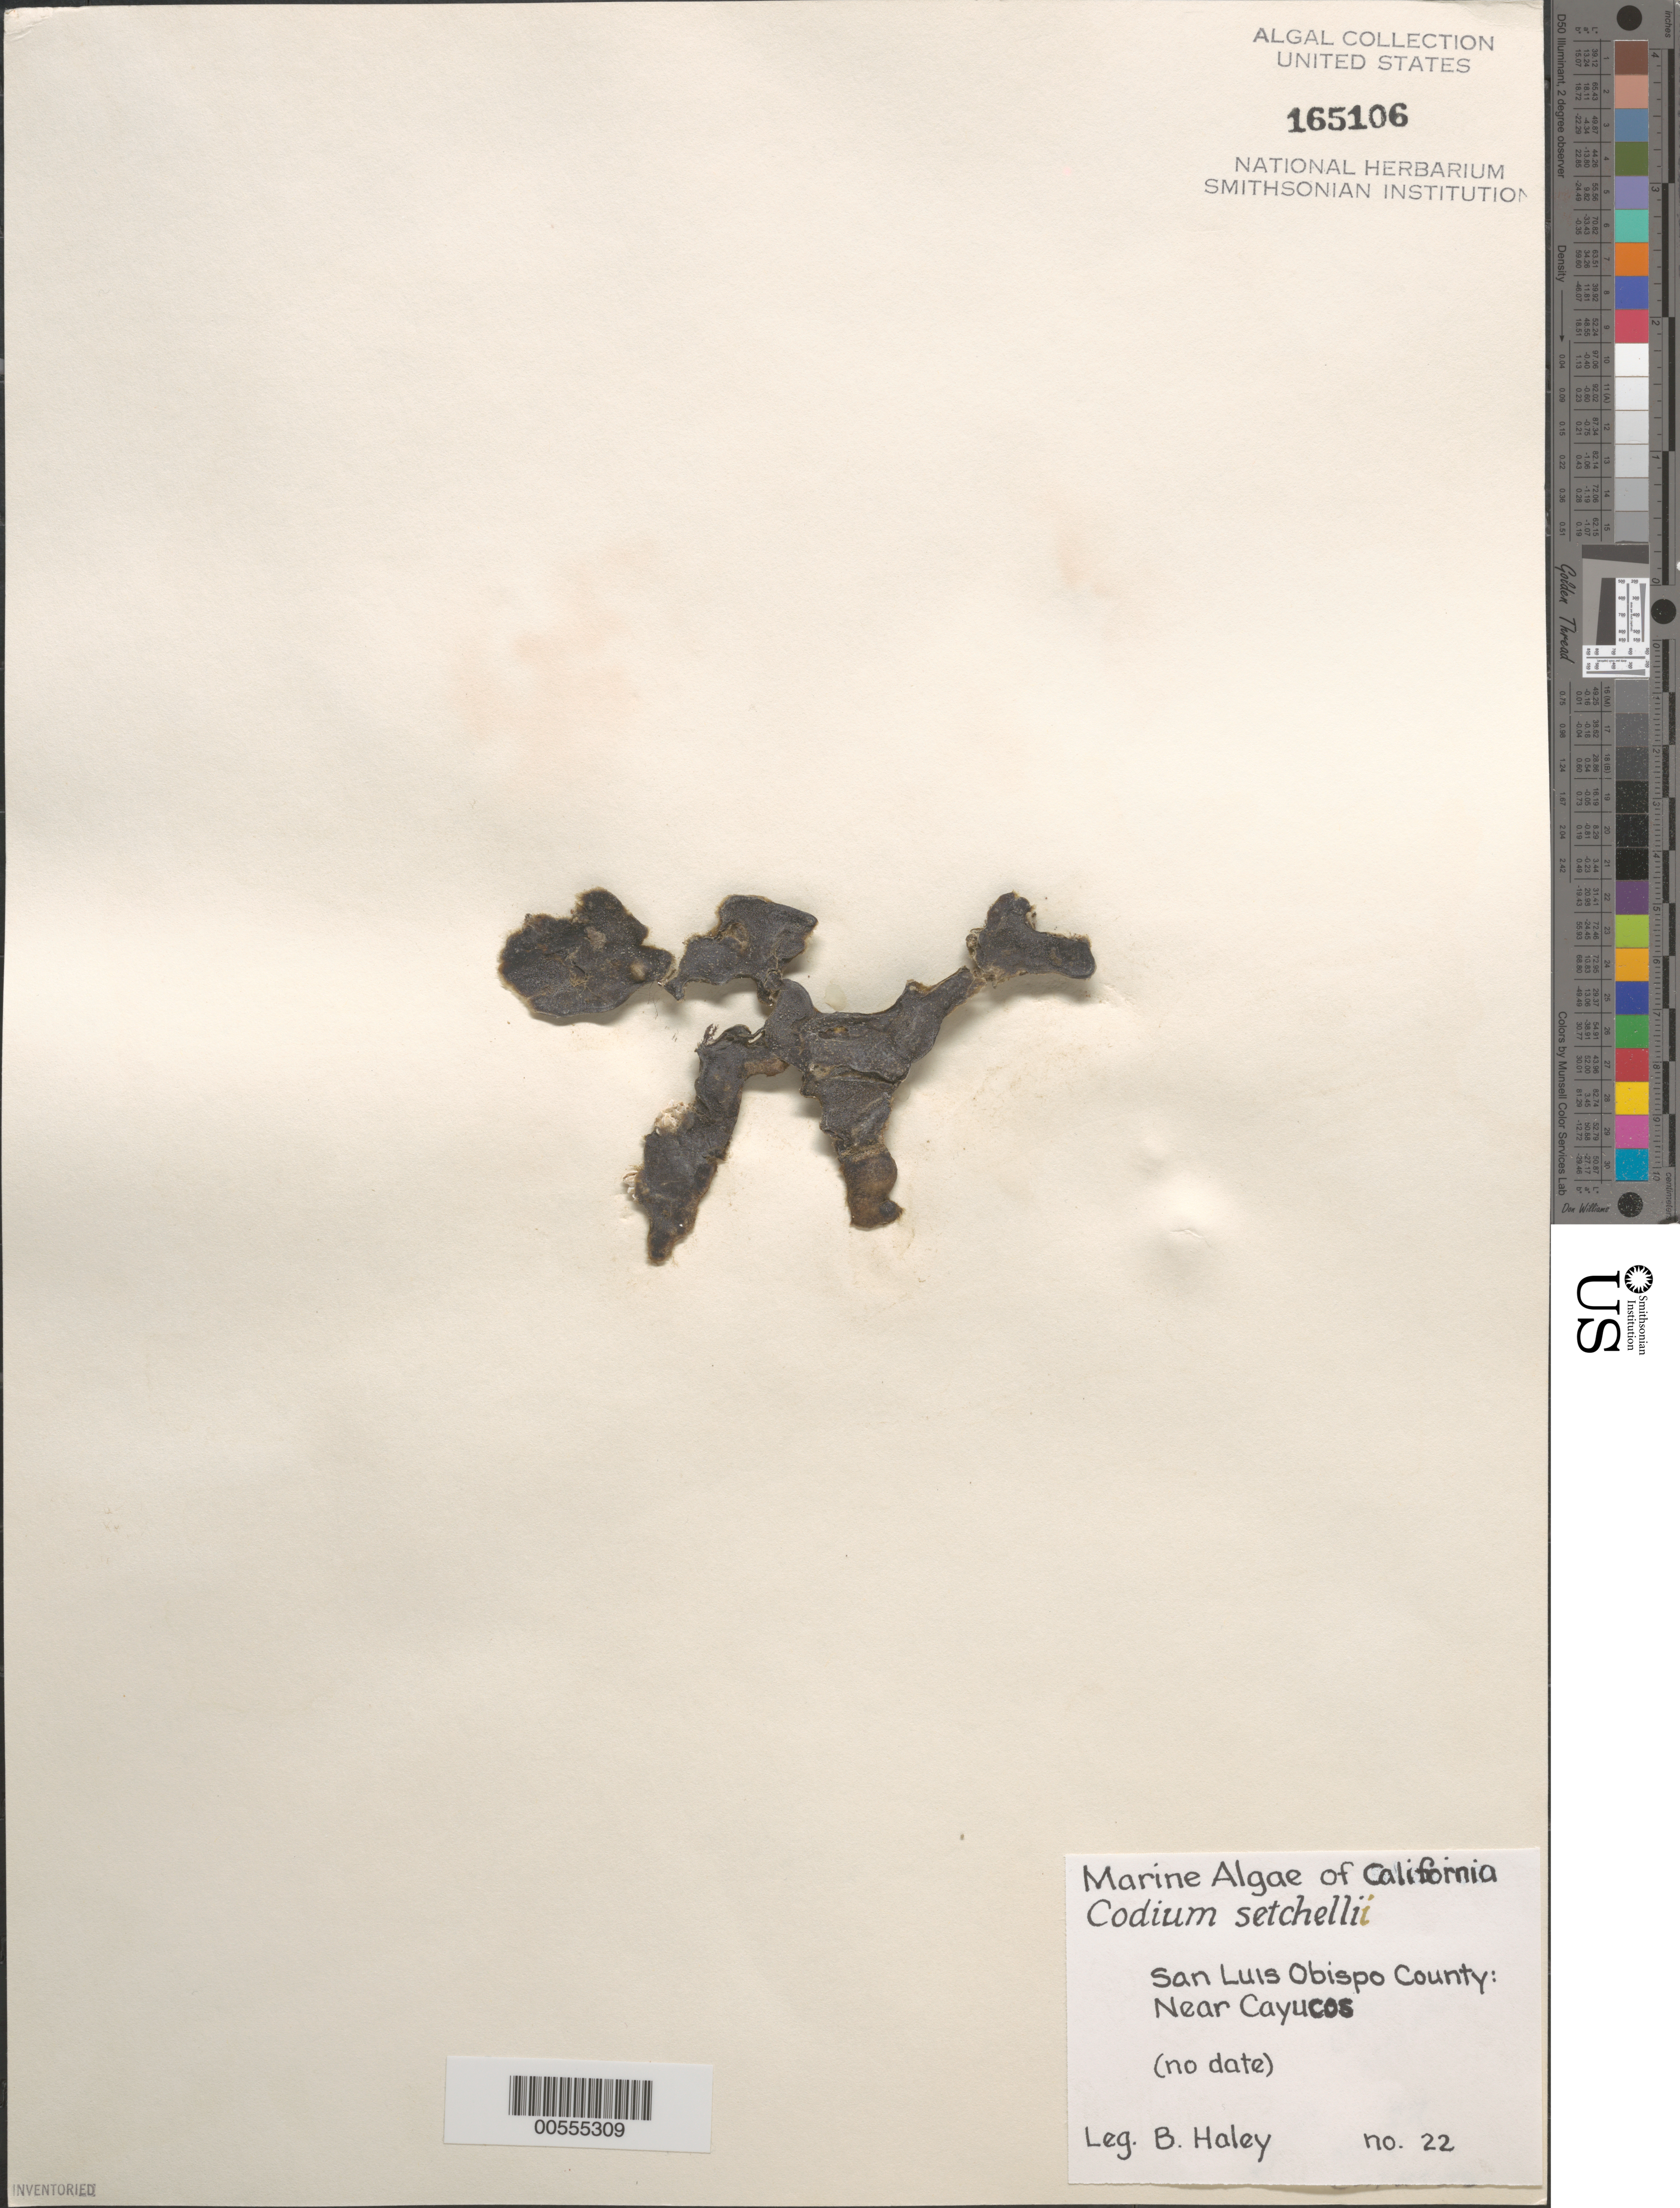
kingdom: Plantae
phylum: Chlorophyta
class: Ulvophyceae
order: Bryopsidales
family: Codiaceae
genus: Codium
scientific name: Codium setchellii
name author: N.L. Gardner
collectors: B. Haley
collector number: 22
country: United States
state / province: California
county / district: San Luis Obispo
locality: Near Cayucos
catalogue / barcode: US 165106